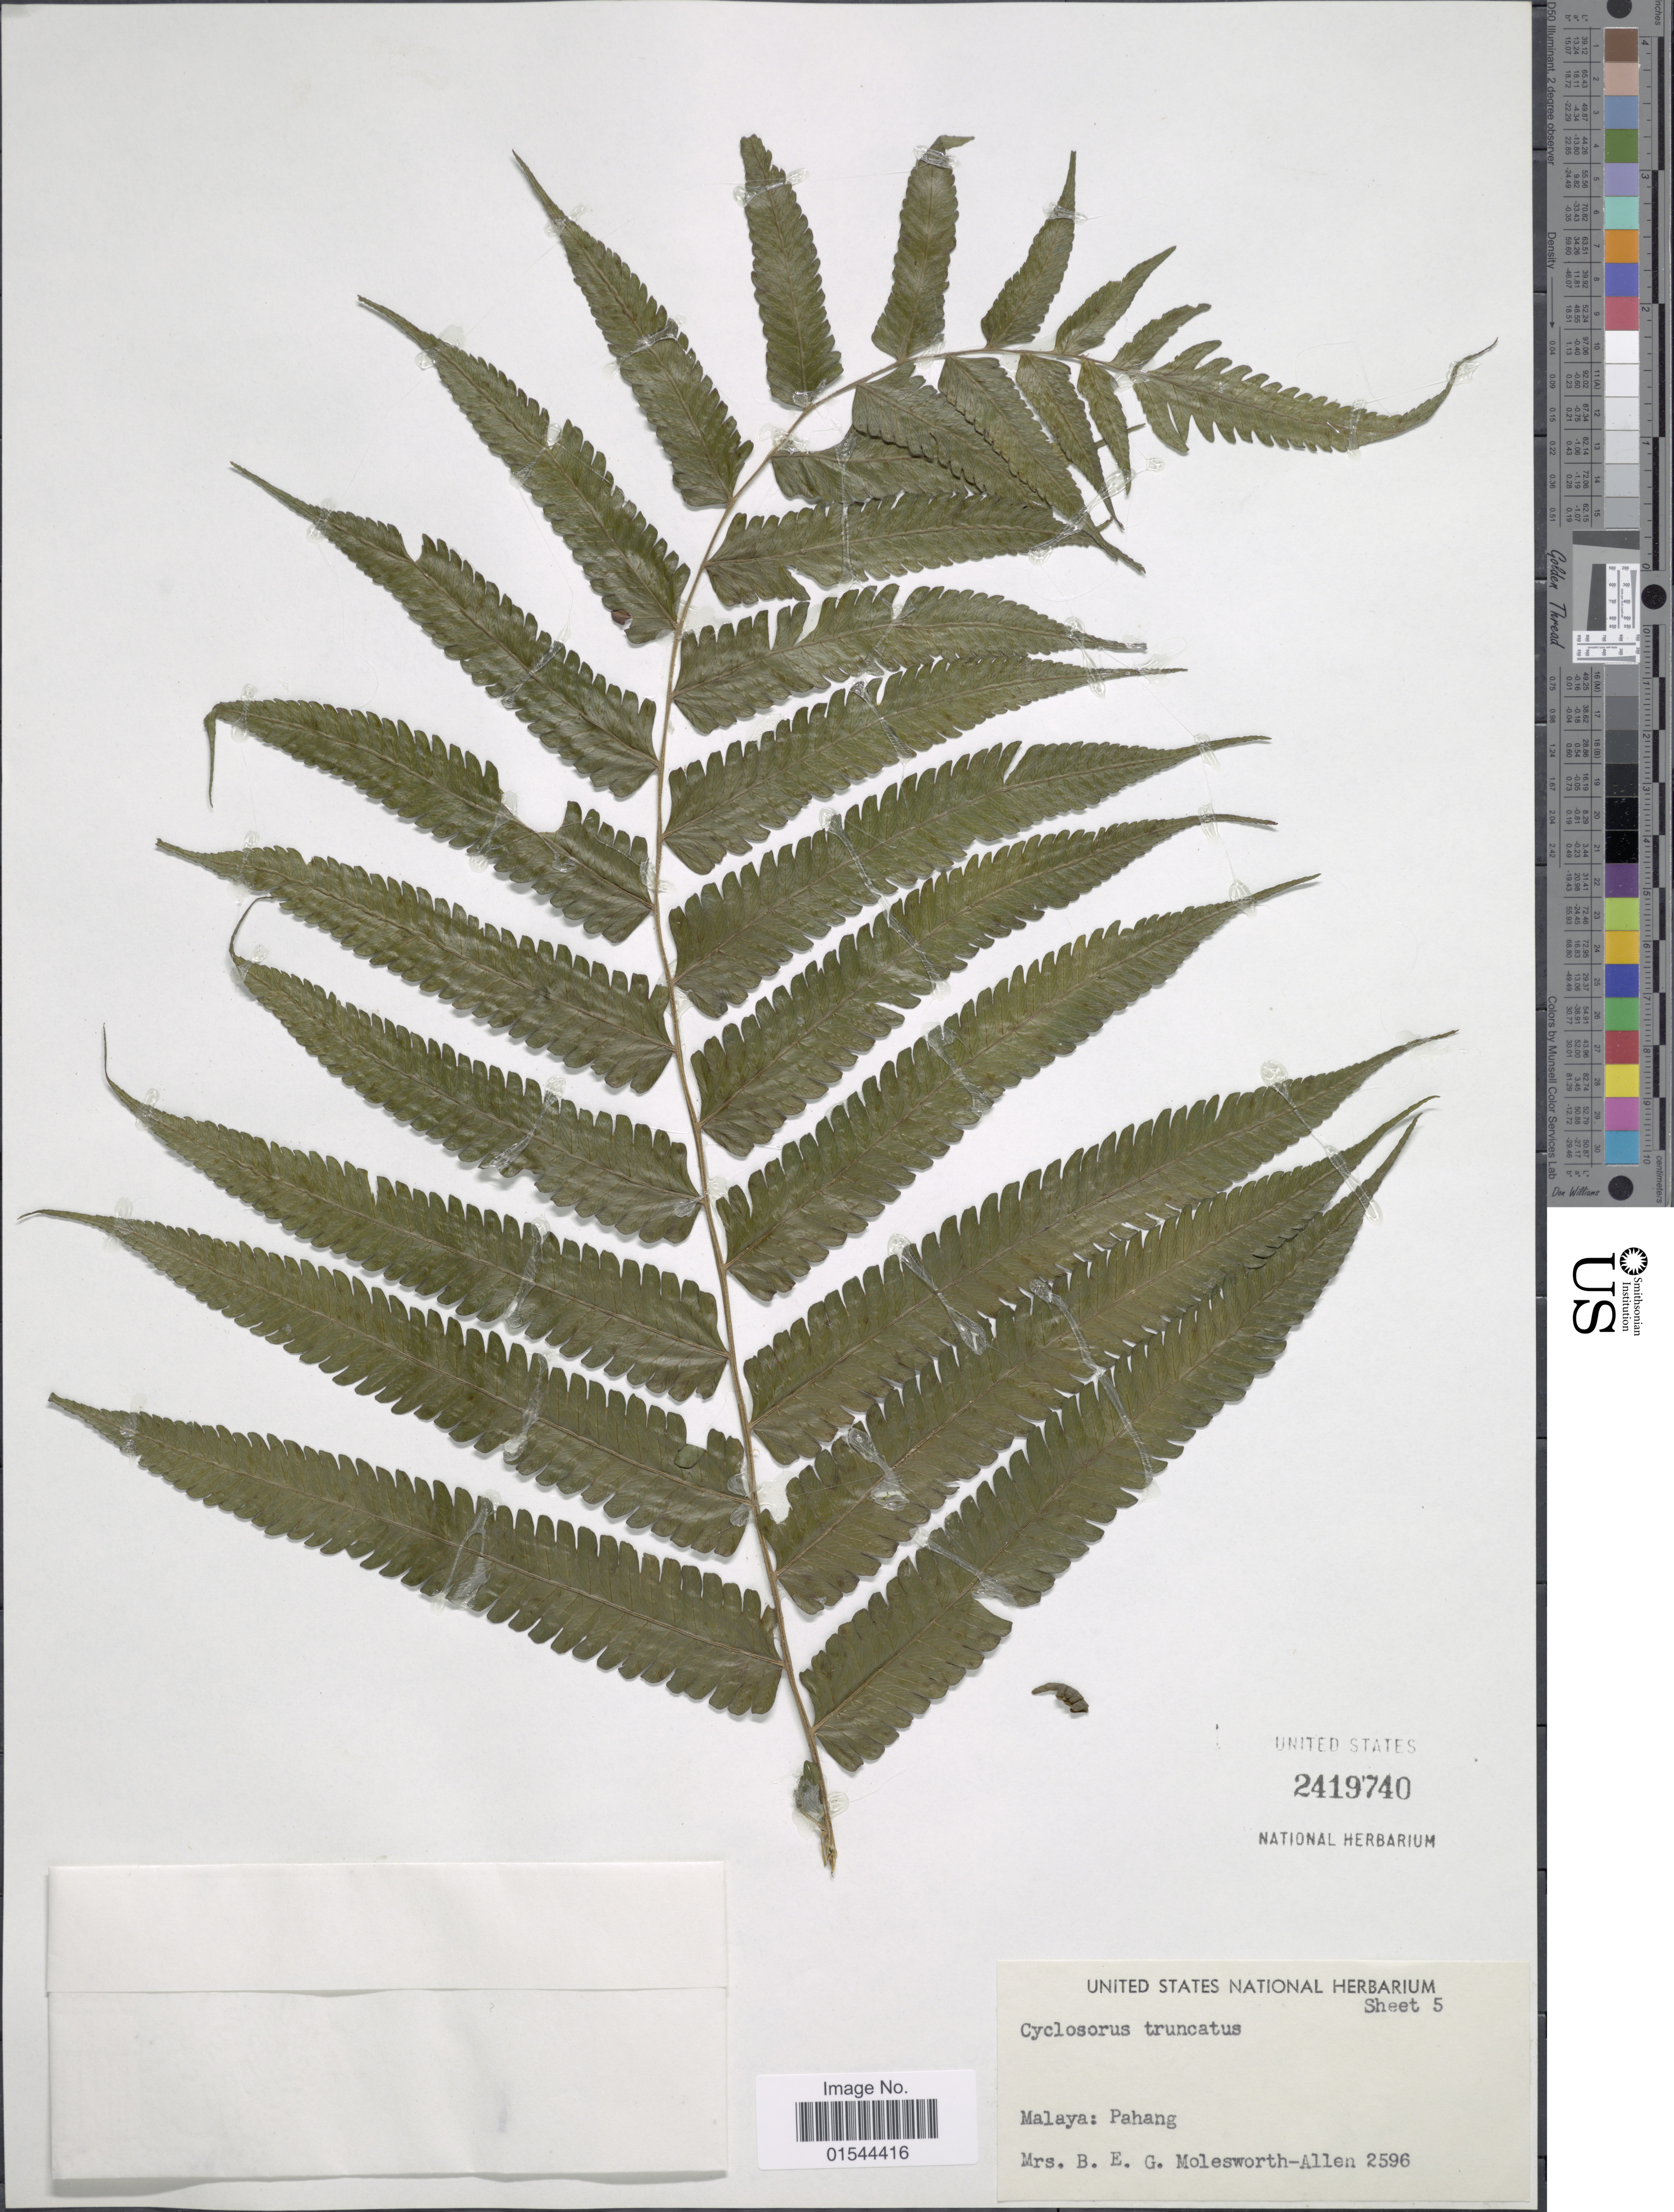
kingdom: Plantae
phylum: Tracheophyta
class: Polypodiopsida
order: Polypodiales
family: Thelypteridaceae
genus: Pneumatopteris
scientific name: Pneumatopteris truncata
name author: (Poir.) Holttum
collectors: Mrs. B. E. G. Molesworth-Allen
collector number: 2596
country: Malaysia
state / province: Pahang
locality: Malaya: Pahang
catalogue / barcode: US 2419740